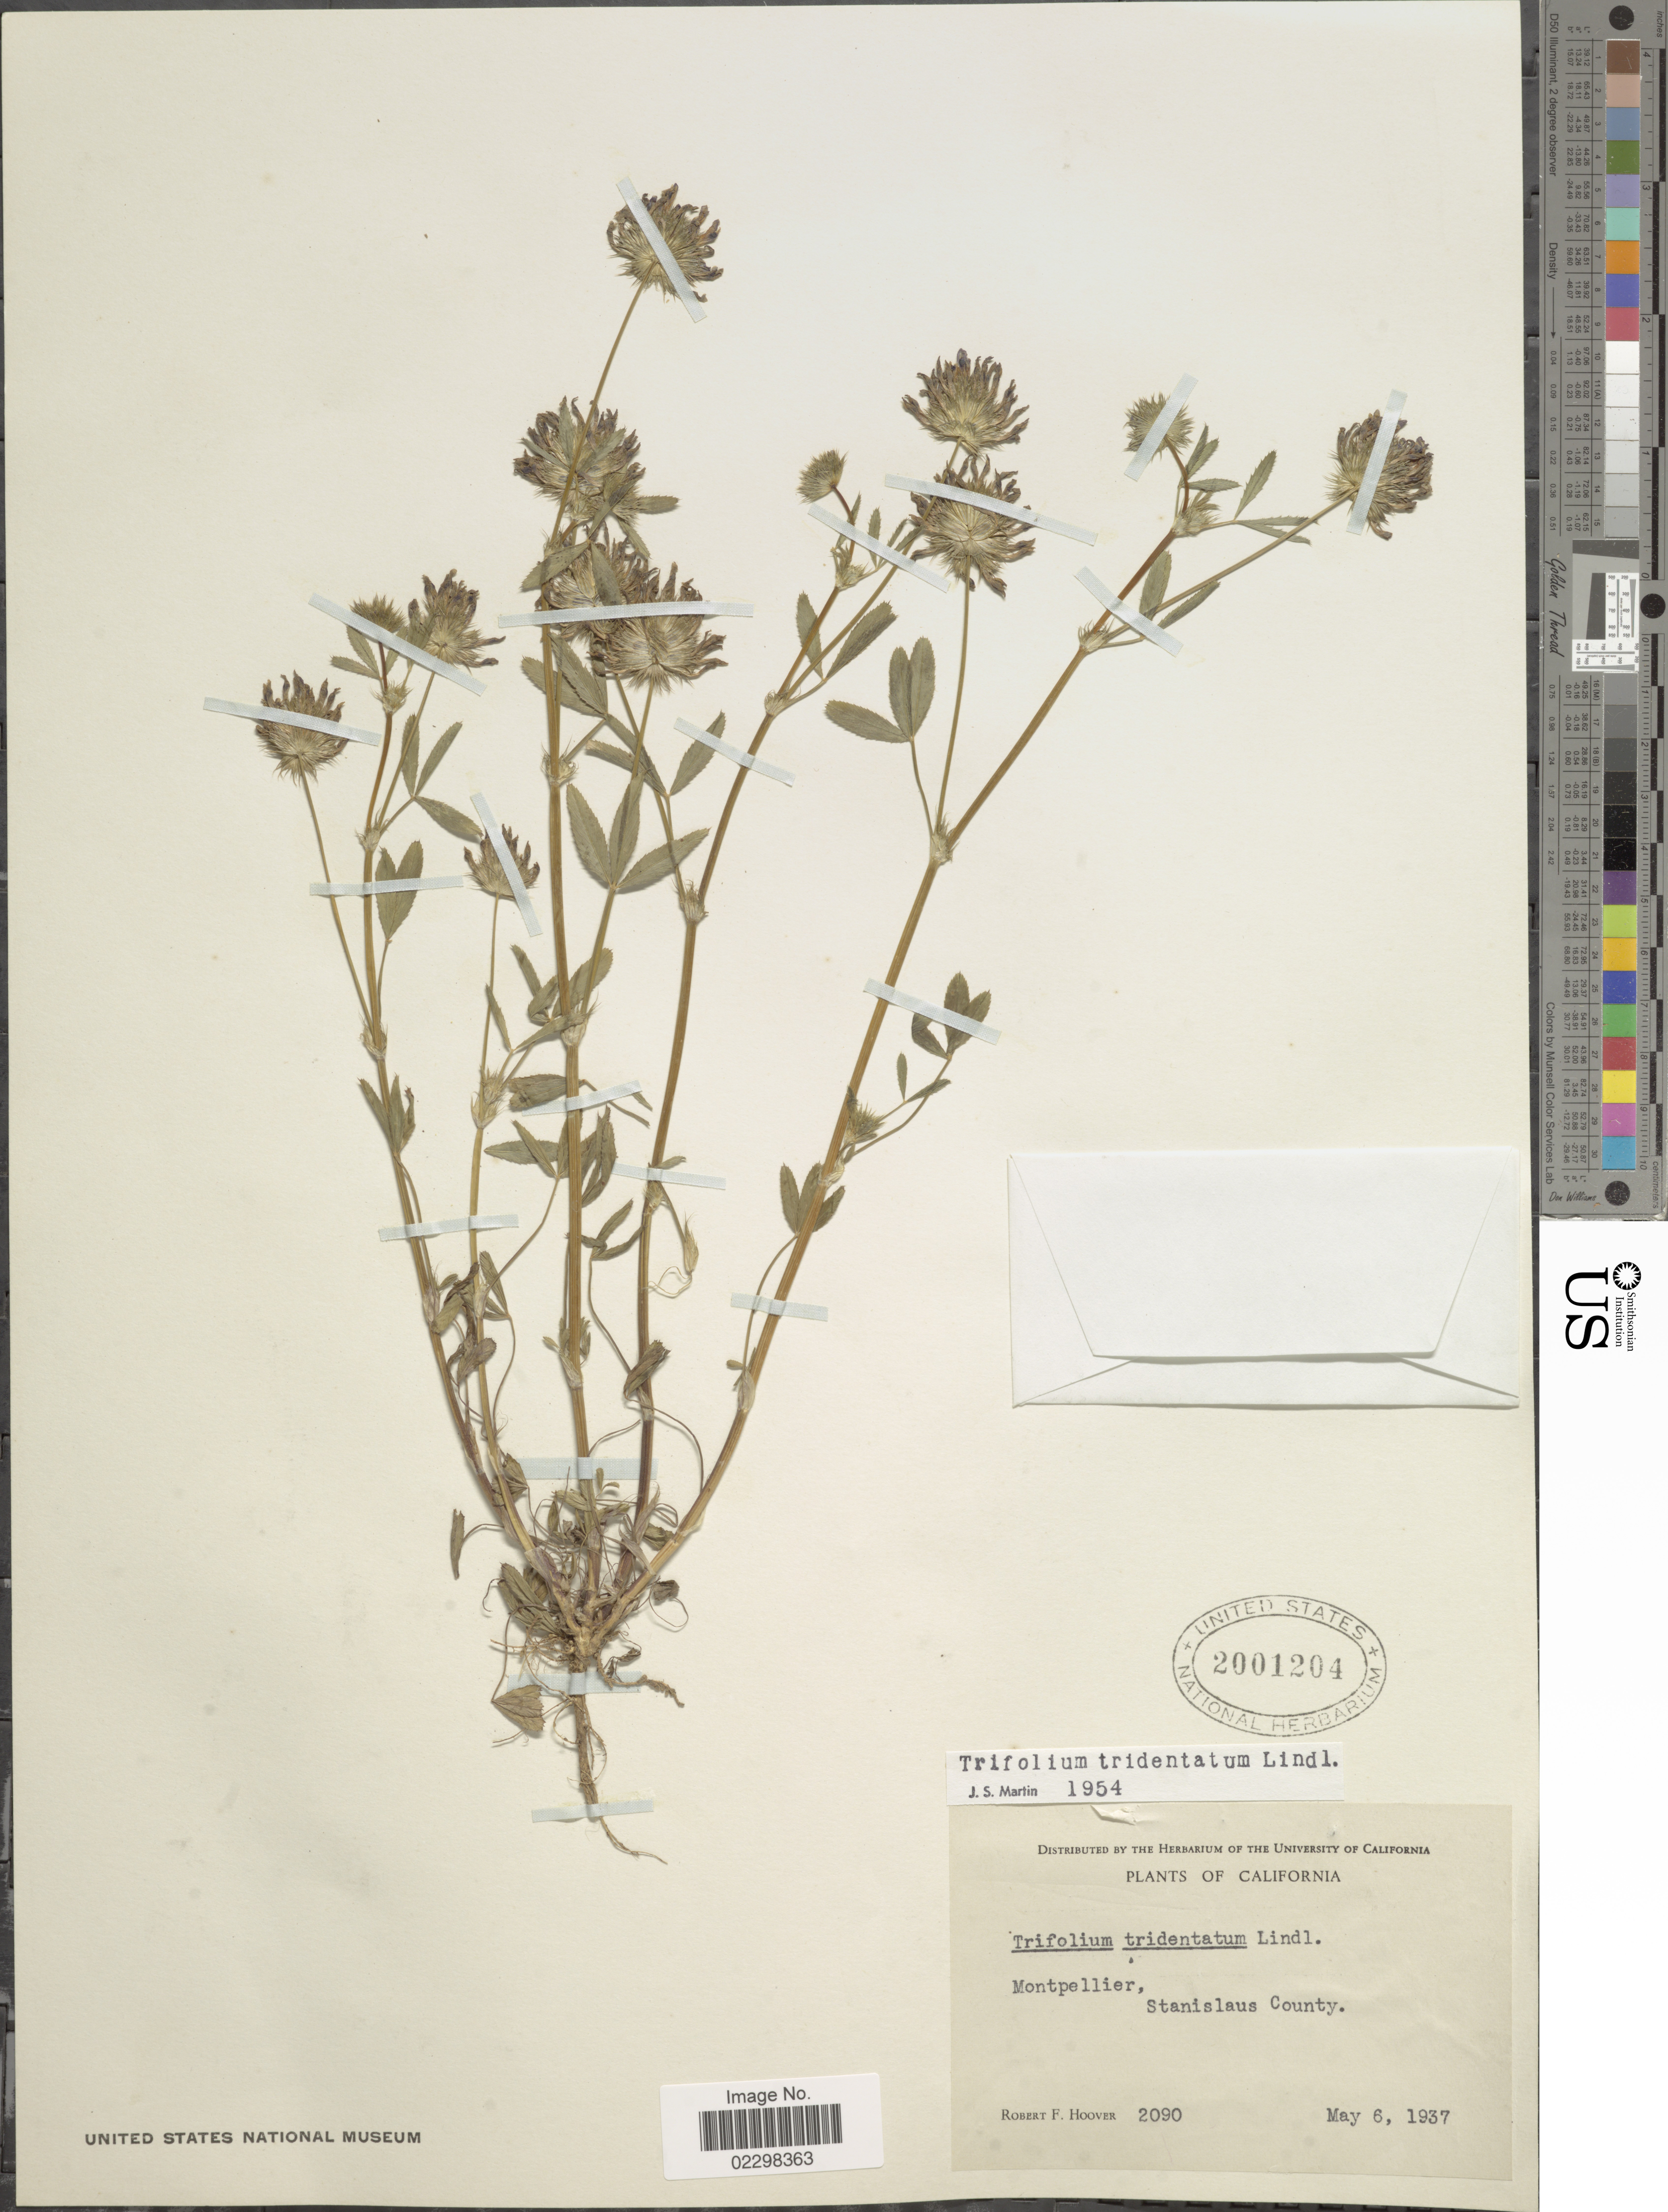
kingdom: Plantae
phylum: Tracheophyta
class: Magnoliopsida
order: Fabales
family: Fabaceae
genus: Trifolium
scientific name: Trifolium tridentatum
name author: Lindl.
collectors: R. F. Hoover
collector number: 2090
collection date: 1937-05-06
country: United States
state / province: California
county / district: Stanislaus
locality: Montpellier, Stanislaus County.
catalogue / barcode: US 2001204